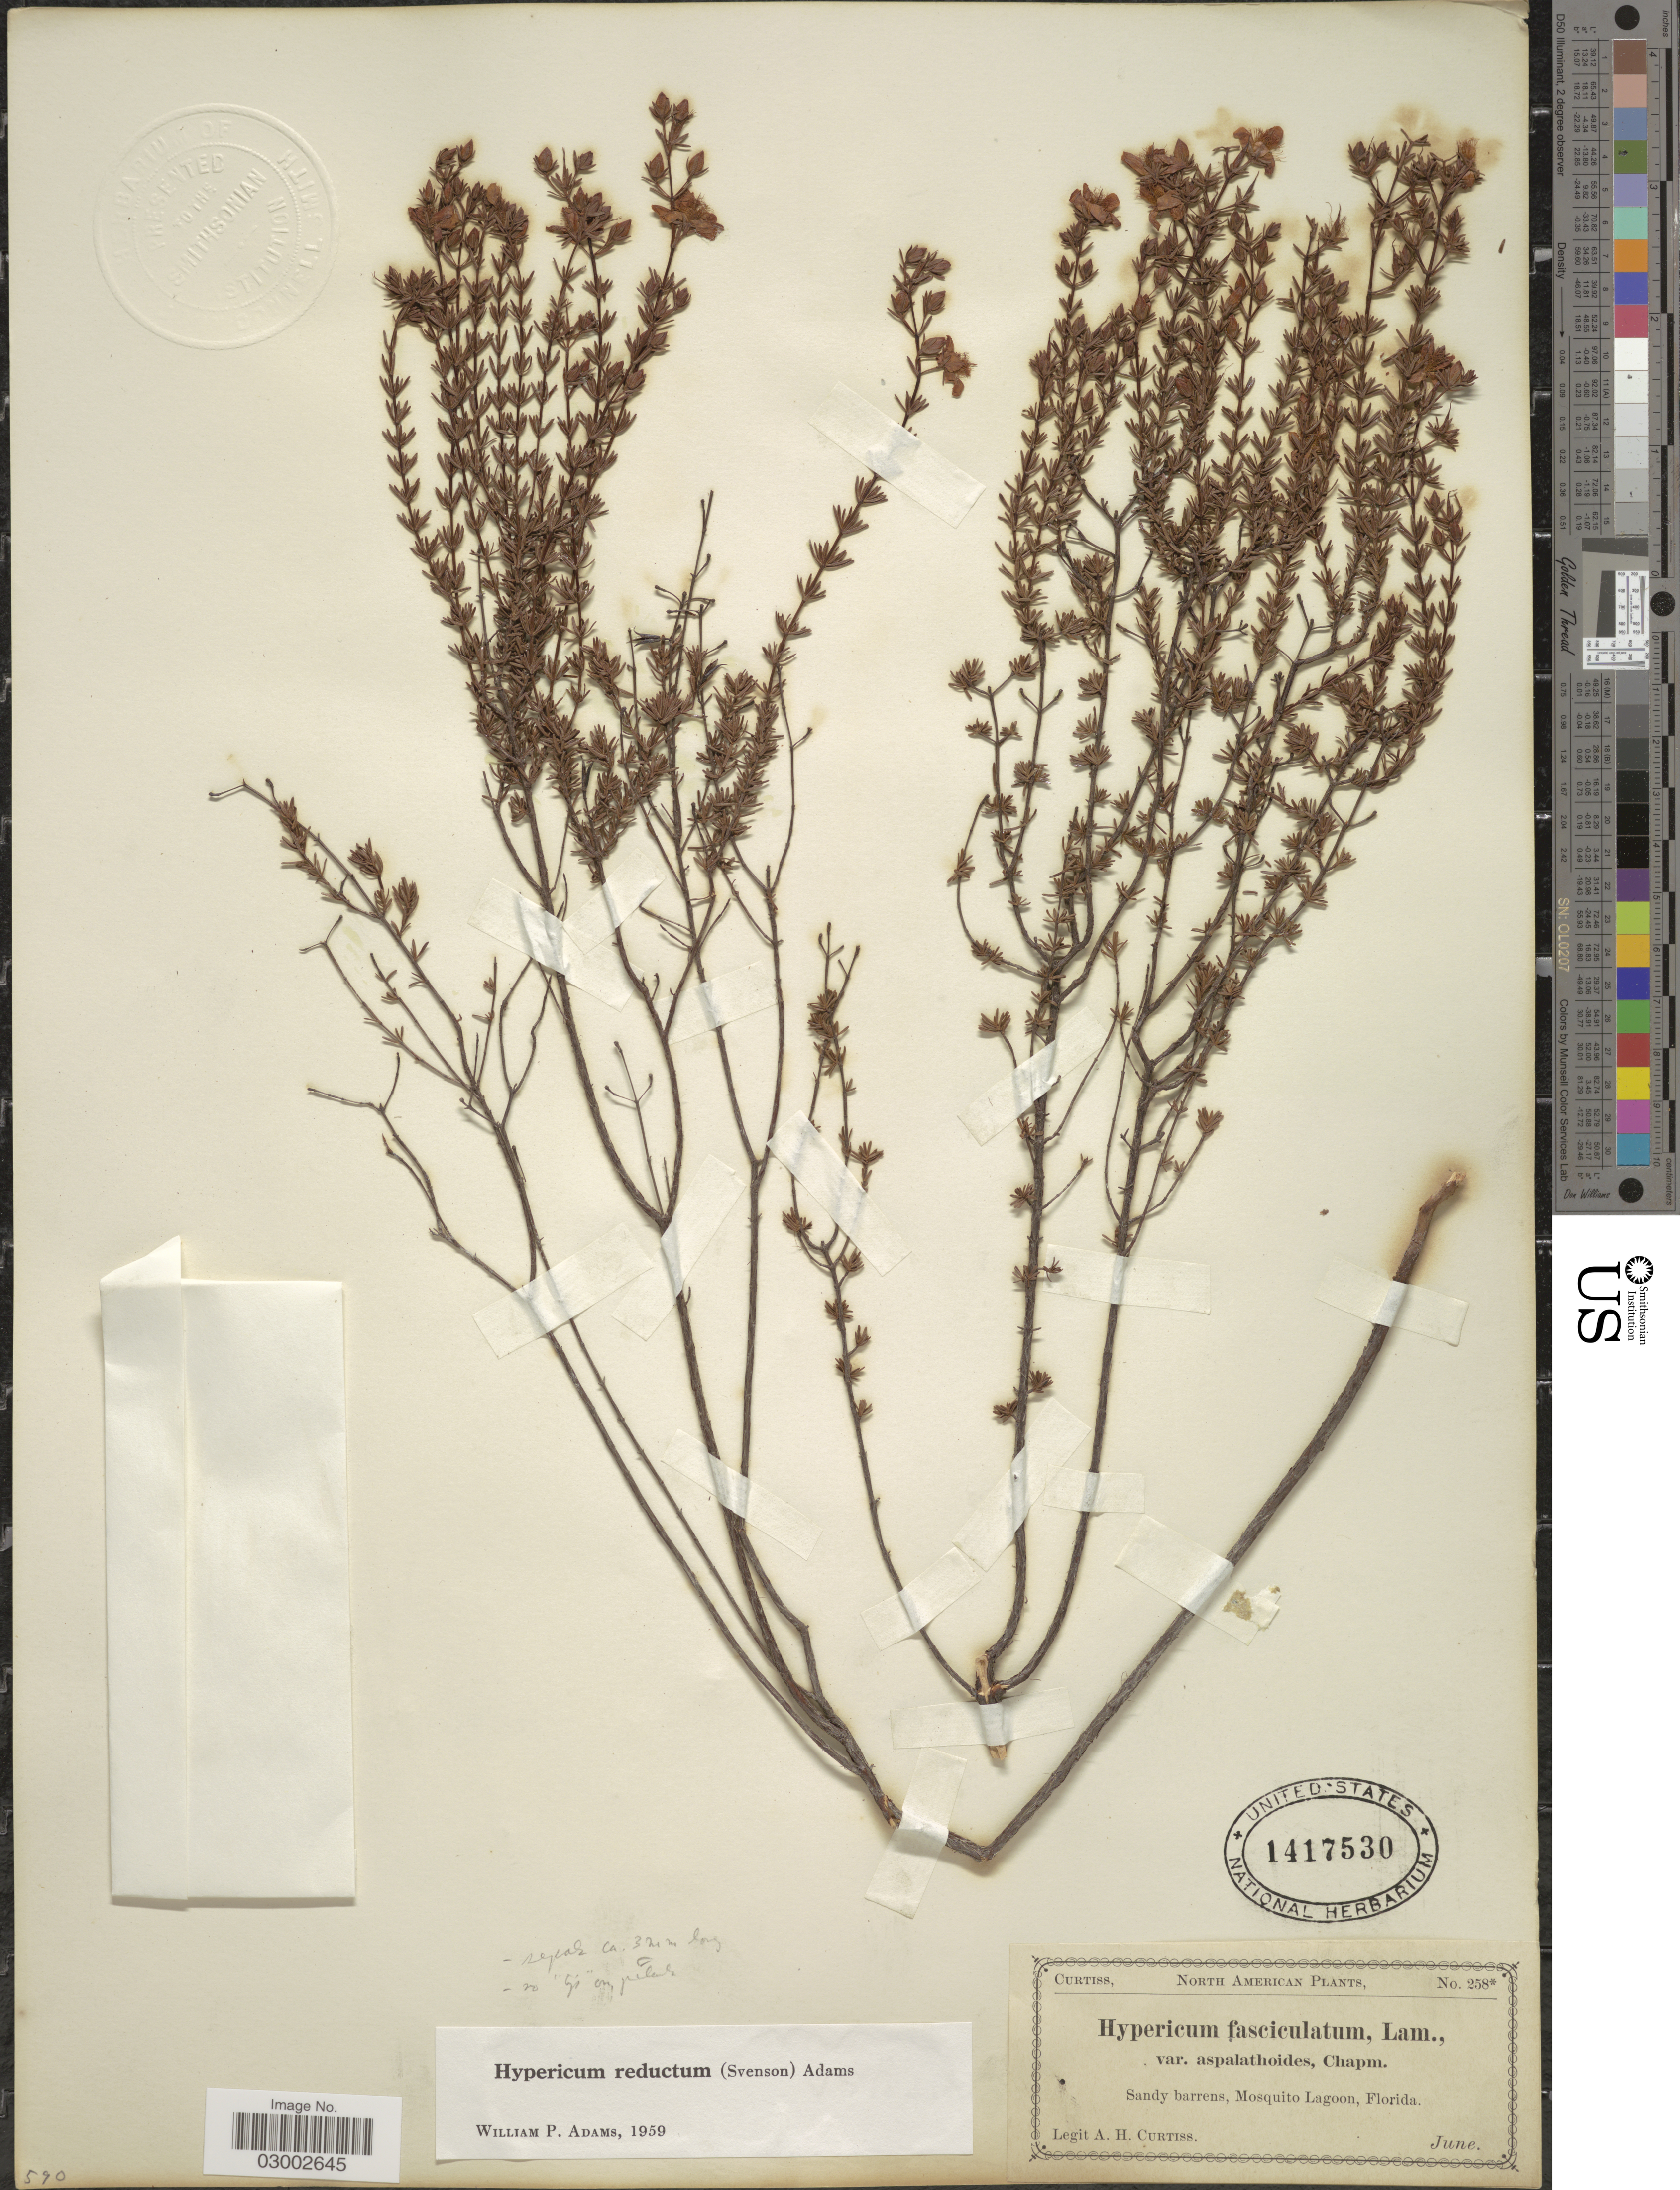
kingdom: Plantae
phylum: Tracheophyta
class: Magnoliopsida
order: Malpighiales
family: Hypericaceae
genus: Hypericum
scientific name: Hypericum tenuifolium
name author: Pursh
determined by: Strong, Mark T., (BOT), Smithsonian Institution - National Museum of Natural History (UNITED STATES)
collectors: A. H. Curtiss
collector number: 258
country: United States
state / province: Florida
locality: Mosquito Lagoon.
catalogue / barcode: US 1417530